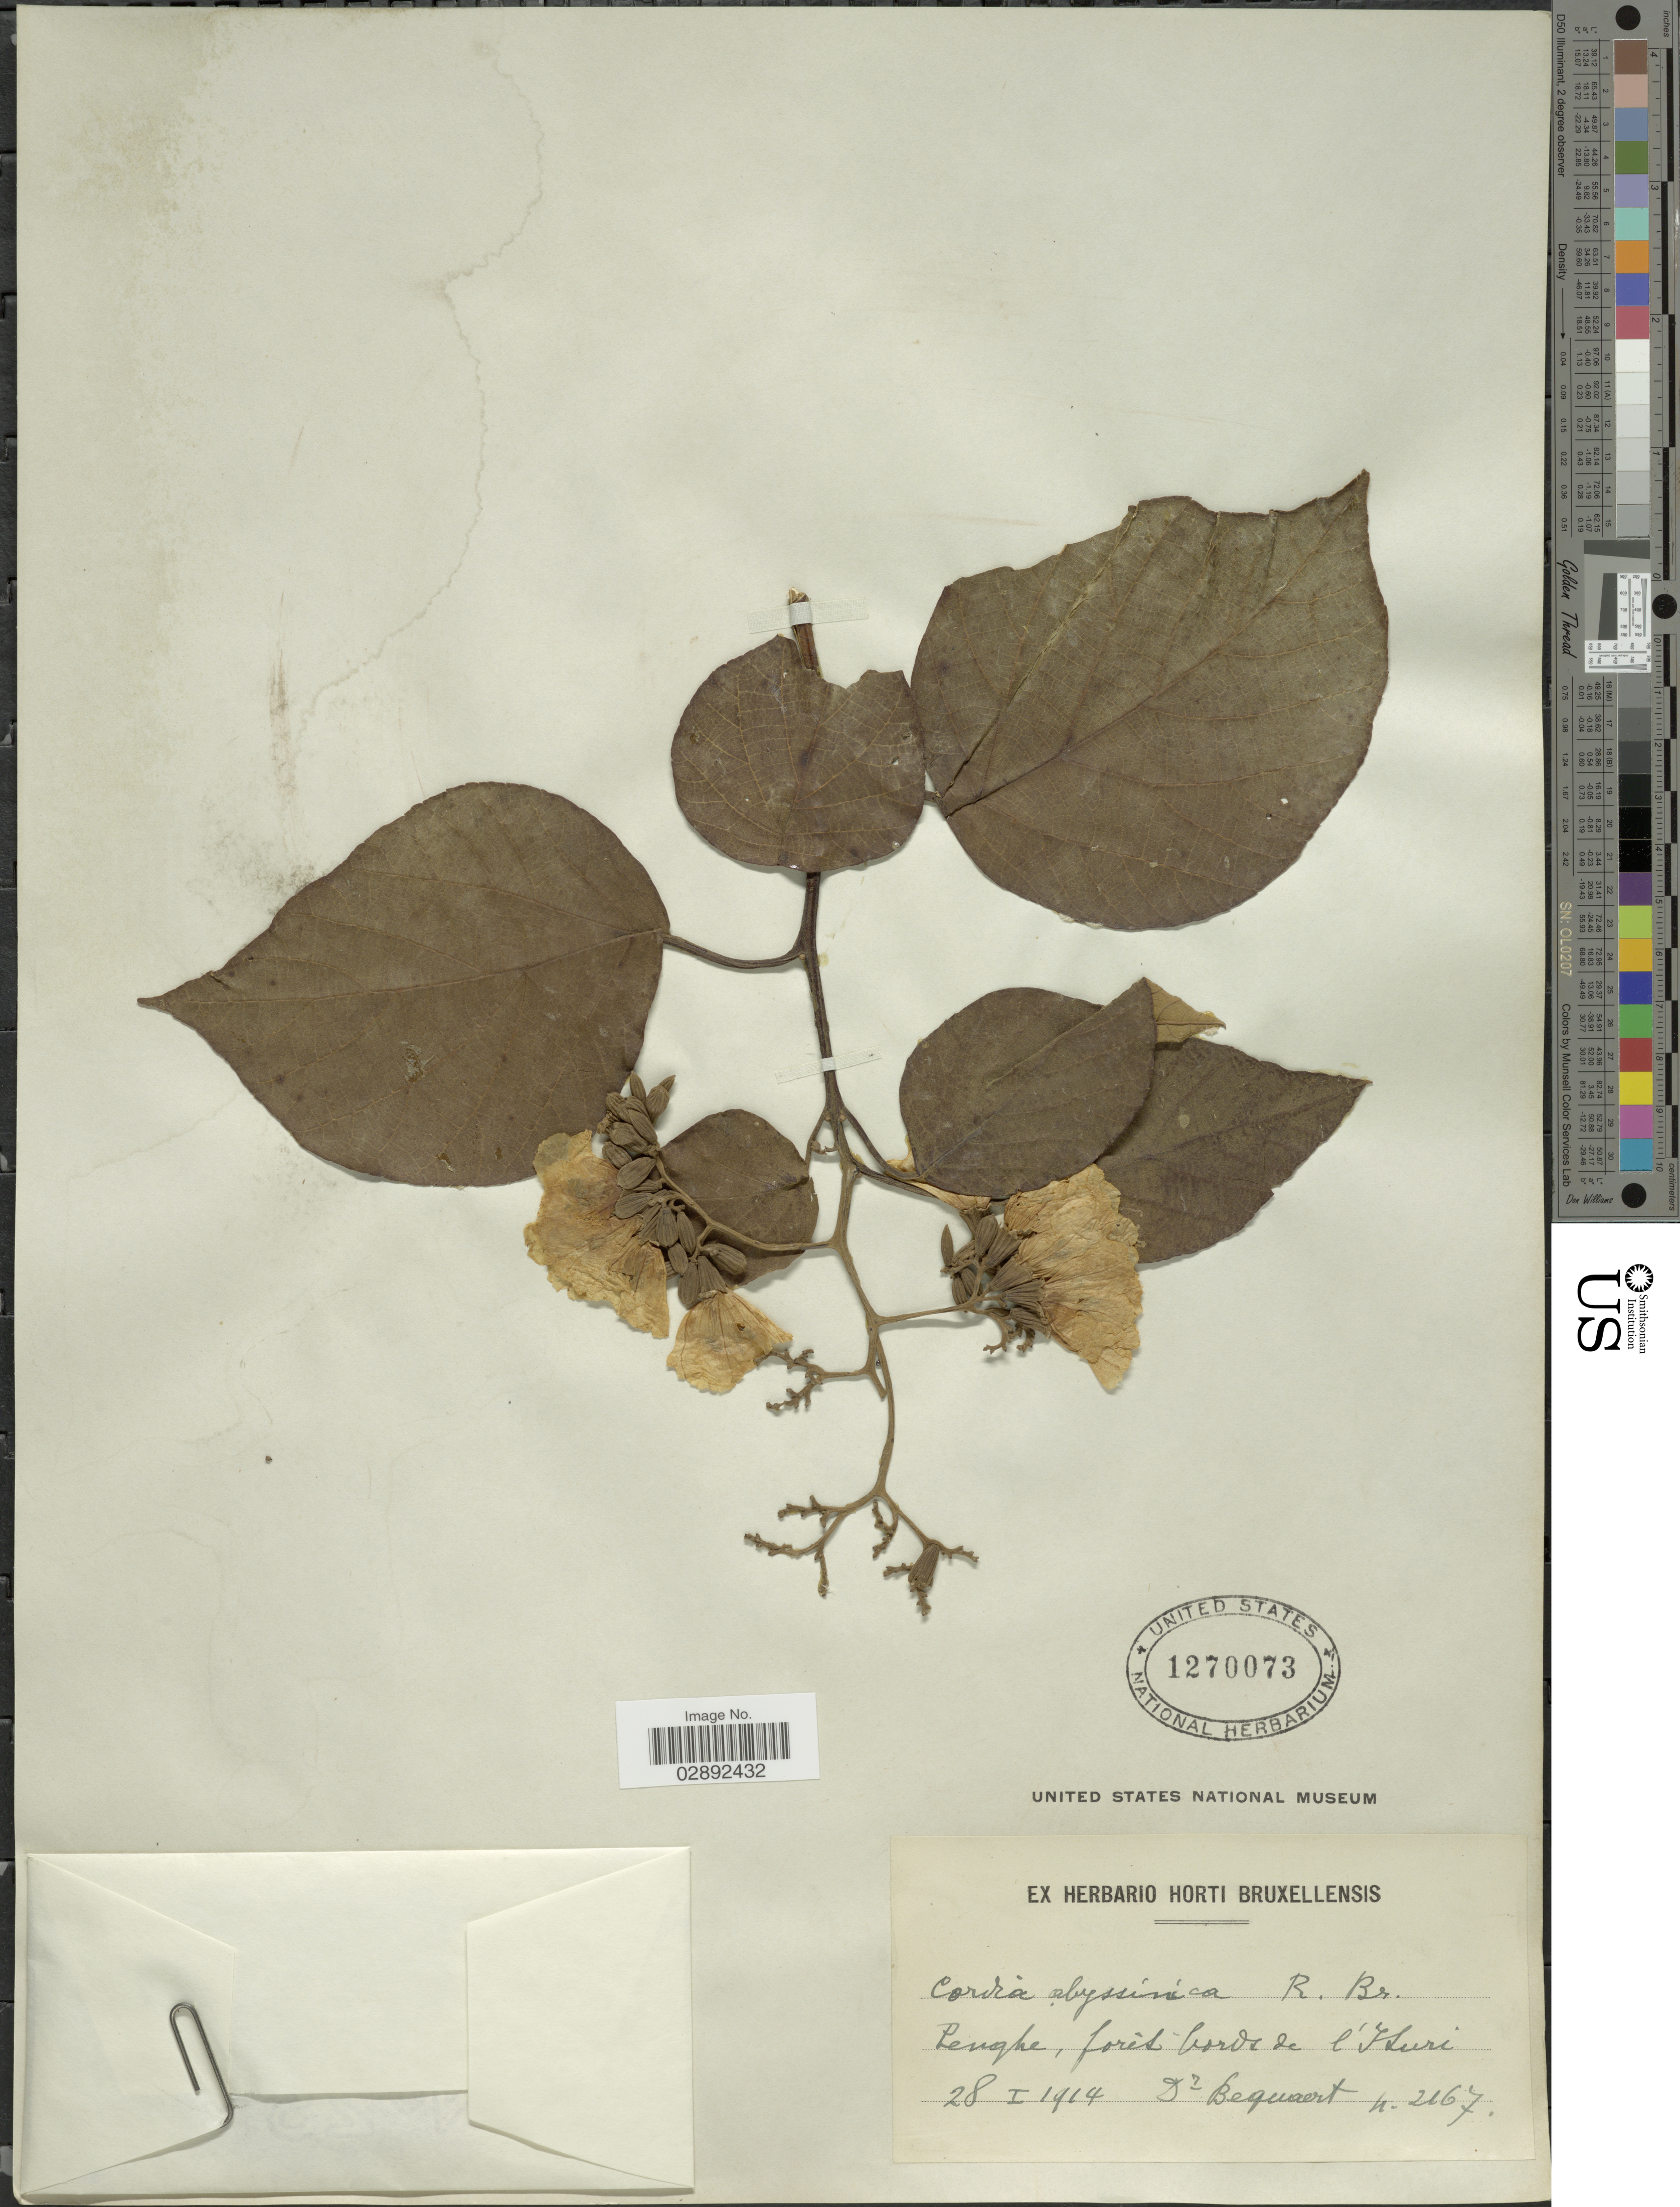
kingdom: Plantae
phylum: Tracheophyta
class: Magnoliopsida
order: Boraginales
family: Cordiaceae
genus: Cordia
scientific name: Cordia africana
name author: Lam.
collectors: Bequaert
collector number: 2167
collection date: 1914-01-28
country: Congo, Democratic Republic of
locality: Penghe, forêt bords de l'Ituri.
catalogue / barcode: US 1270073